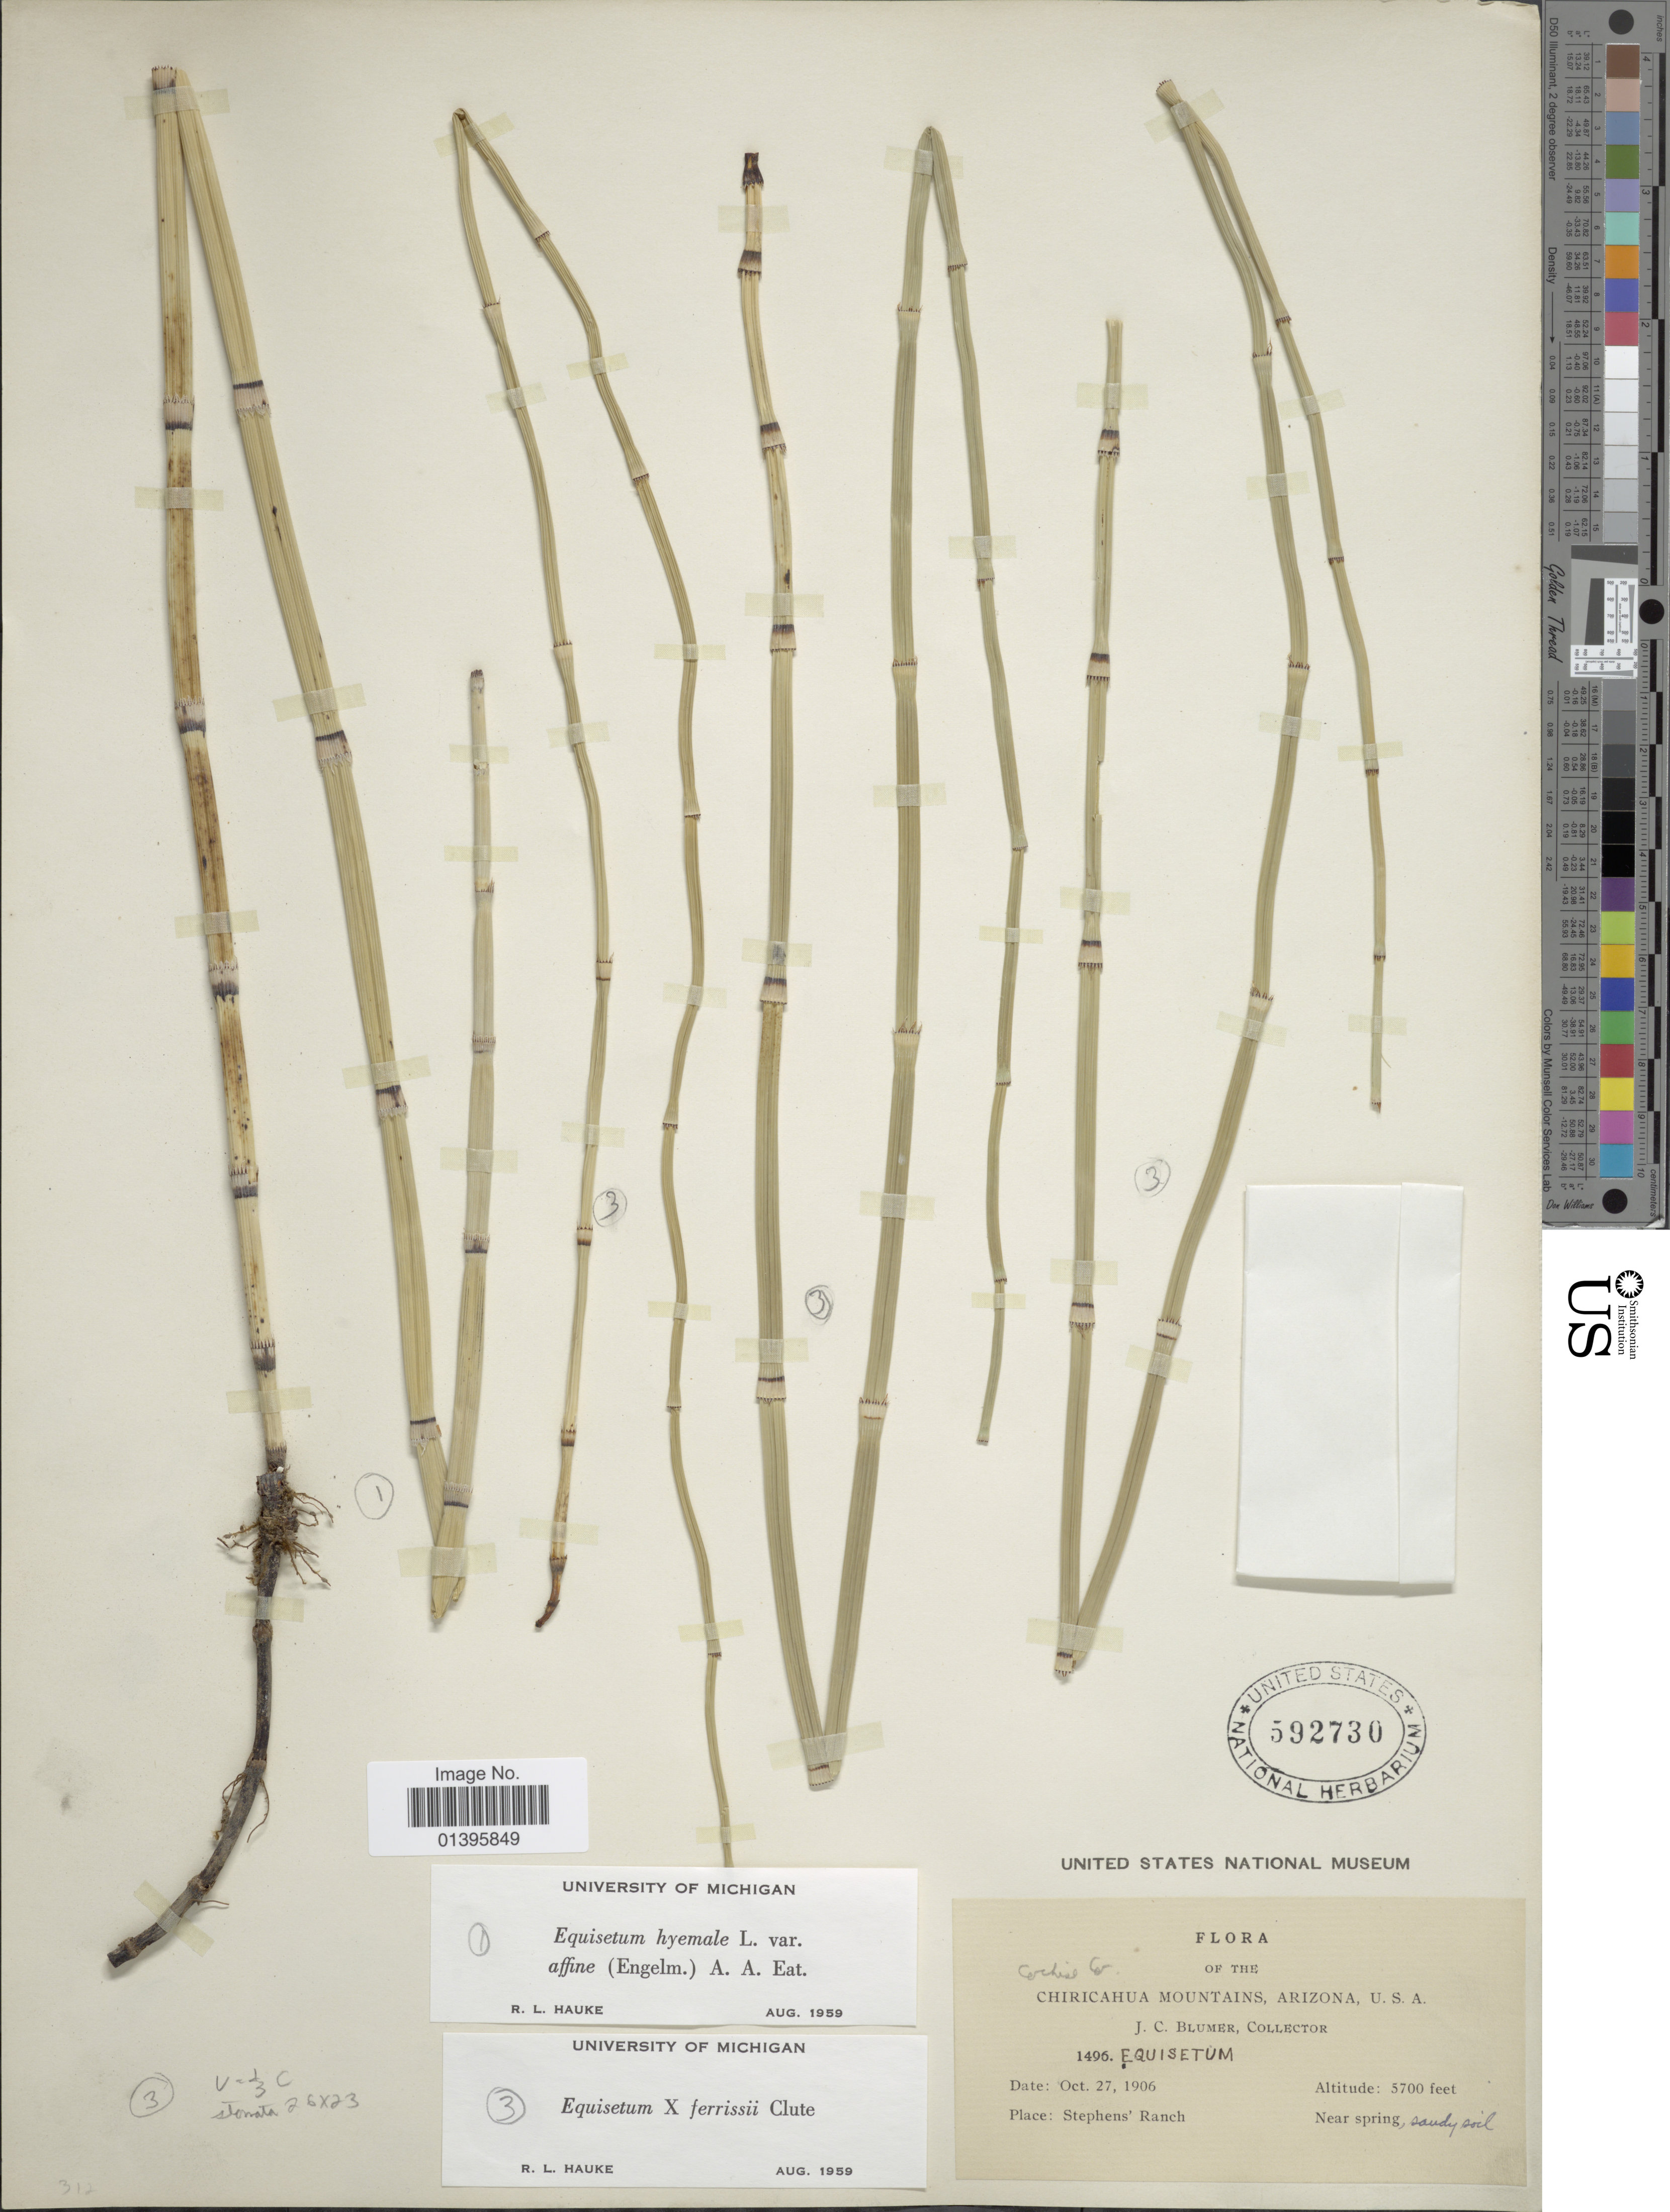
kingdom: Plantae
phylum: Tracheophyta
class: Polypodiopsida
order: Equisetales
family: Equisetaceae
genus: Equisetum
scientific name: Equisetum x ferrissii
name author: Clute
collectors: J. C. Blumer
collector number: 1496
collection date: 1906-10-27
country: United States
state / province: Arizona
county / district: Cochise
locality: Chiricahua Mountains, Cochise Co. Stephens' Ranch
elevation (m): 1737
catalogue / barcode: US 592730